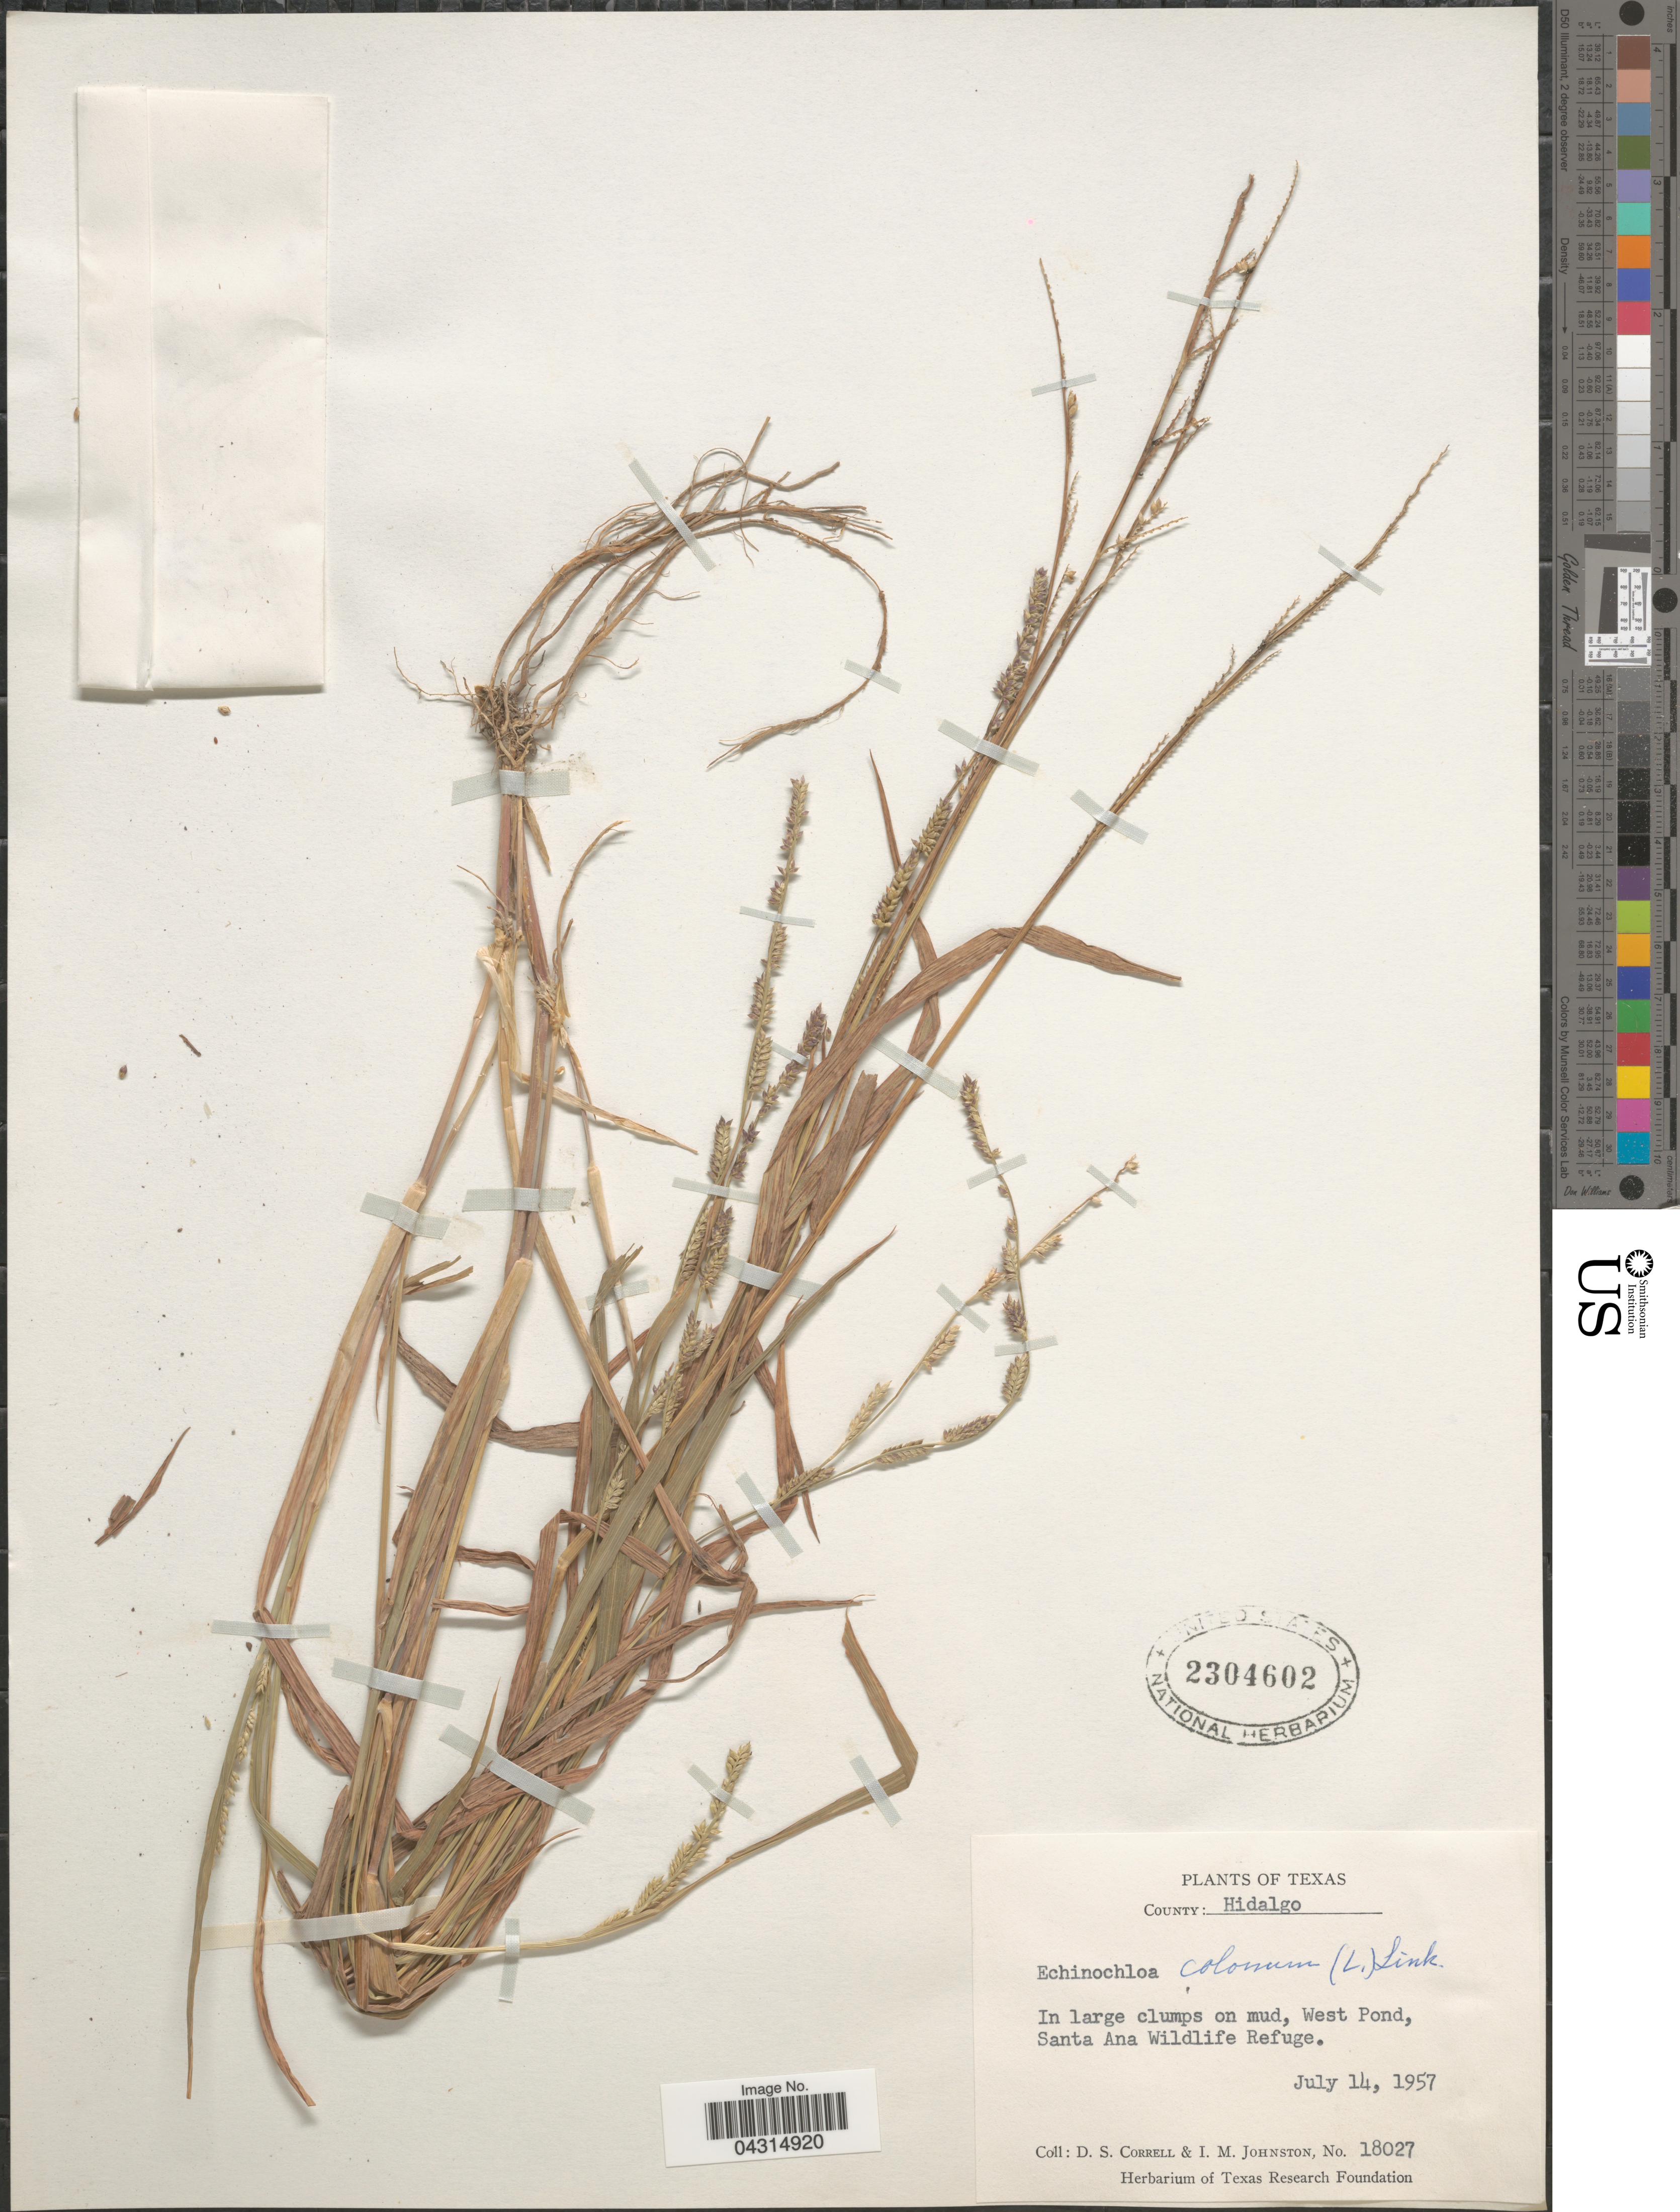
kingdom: Plantae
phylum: Tracheophyta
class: Liliopsida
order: Poales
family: Poaceae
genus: Echinochloa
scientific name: Echinochloa colona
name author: (L.) Link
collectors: D. S. Correll & I.M. Johnston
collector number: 18027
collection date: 1957-07-14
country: United States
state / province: Texas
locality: County: Hidalgo. West Pond, Santa Ana Wildlife Refuge.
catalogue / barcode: US 2304602